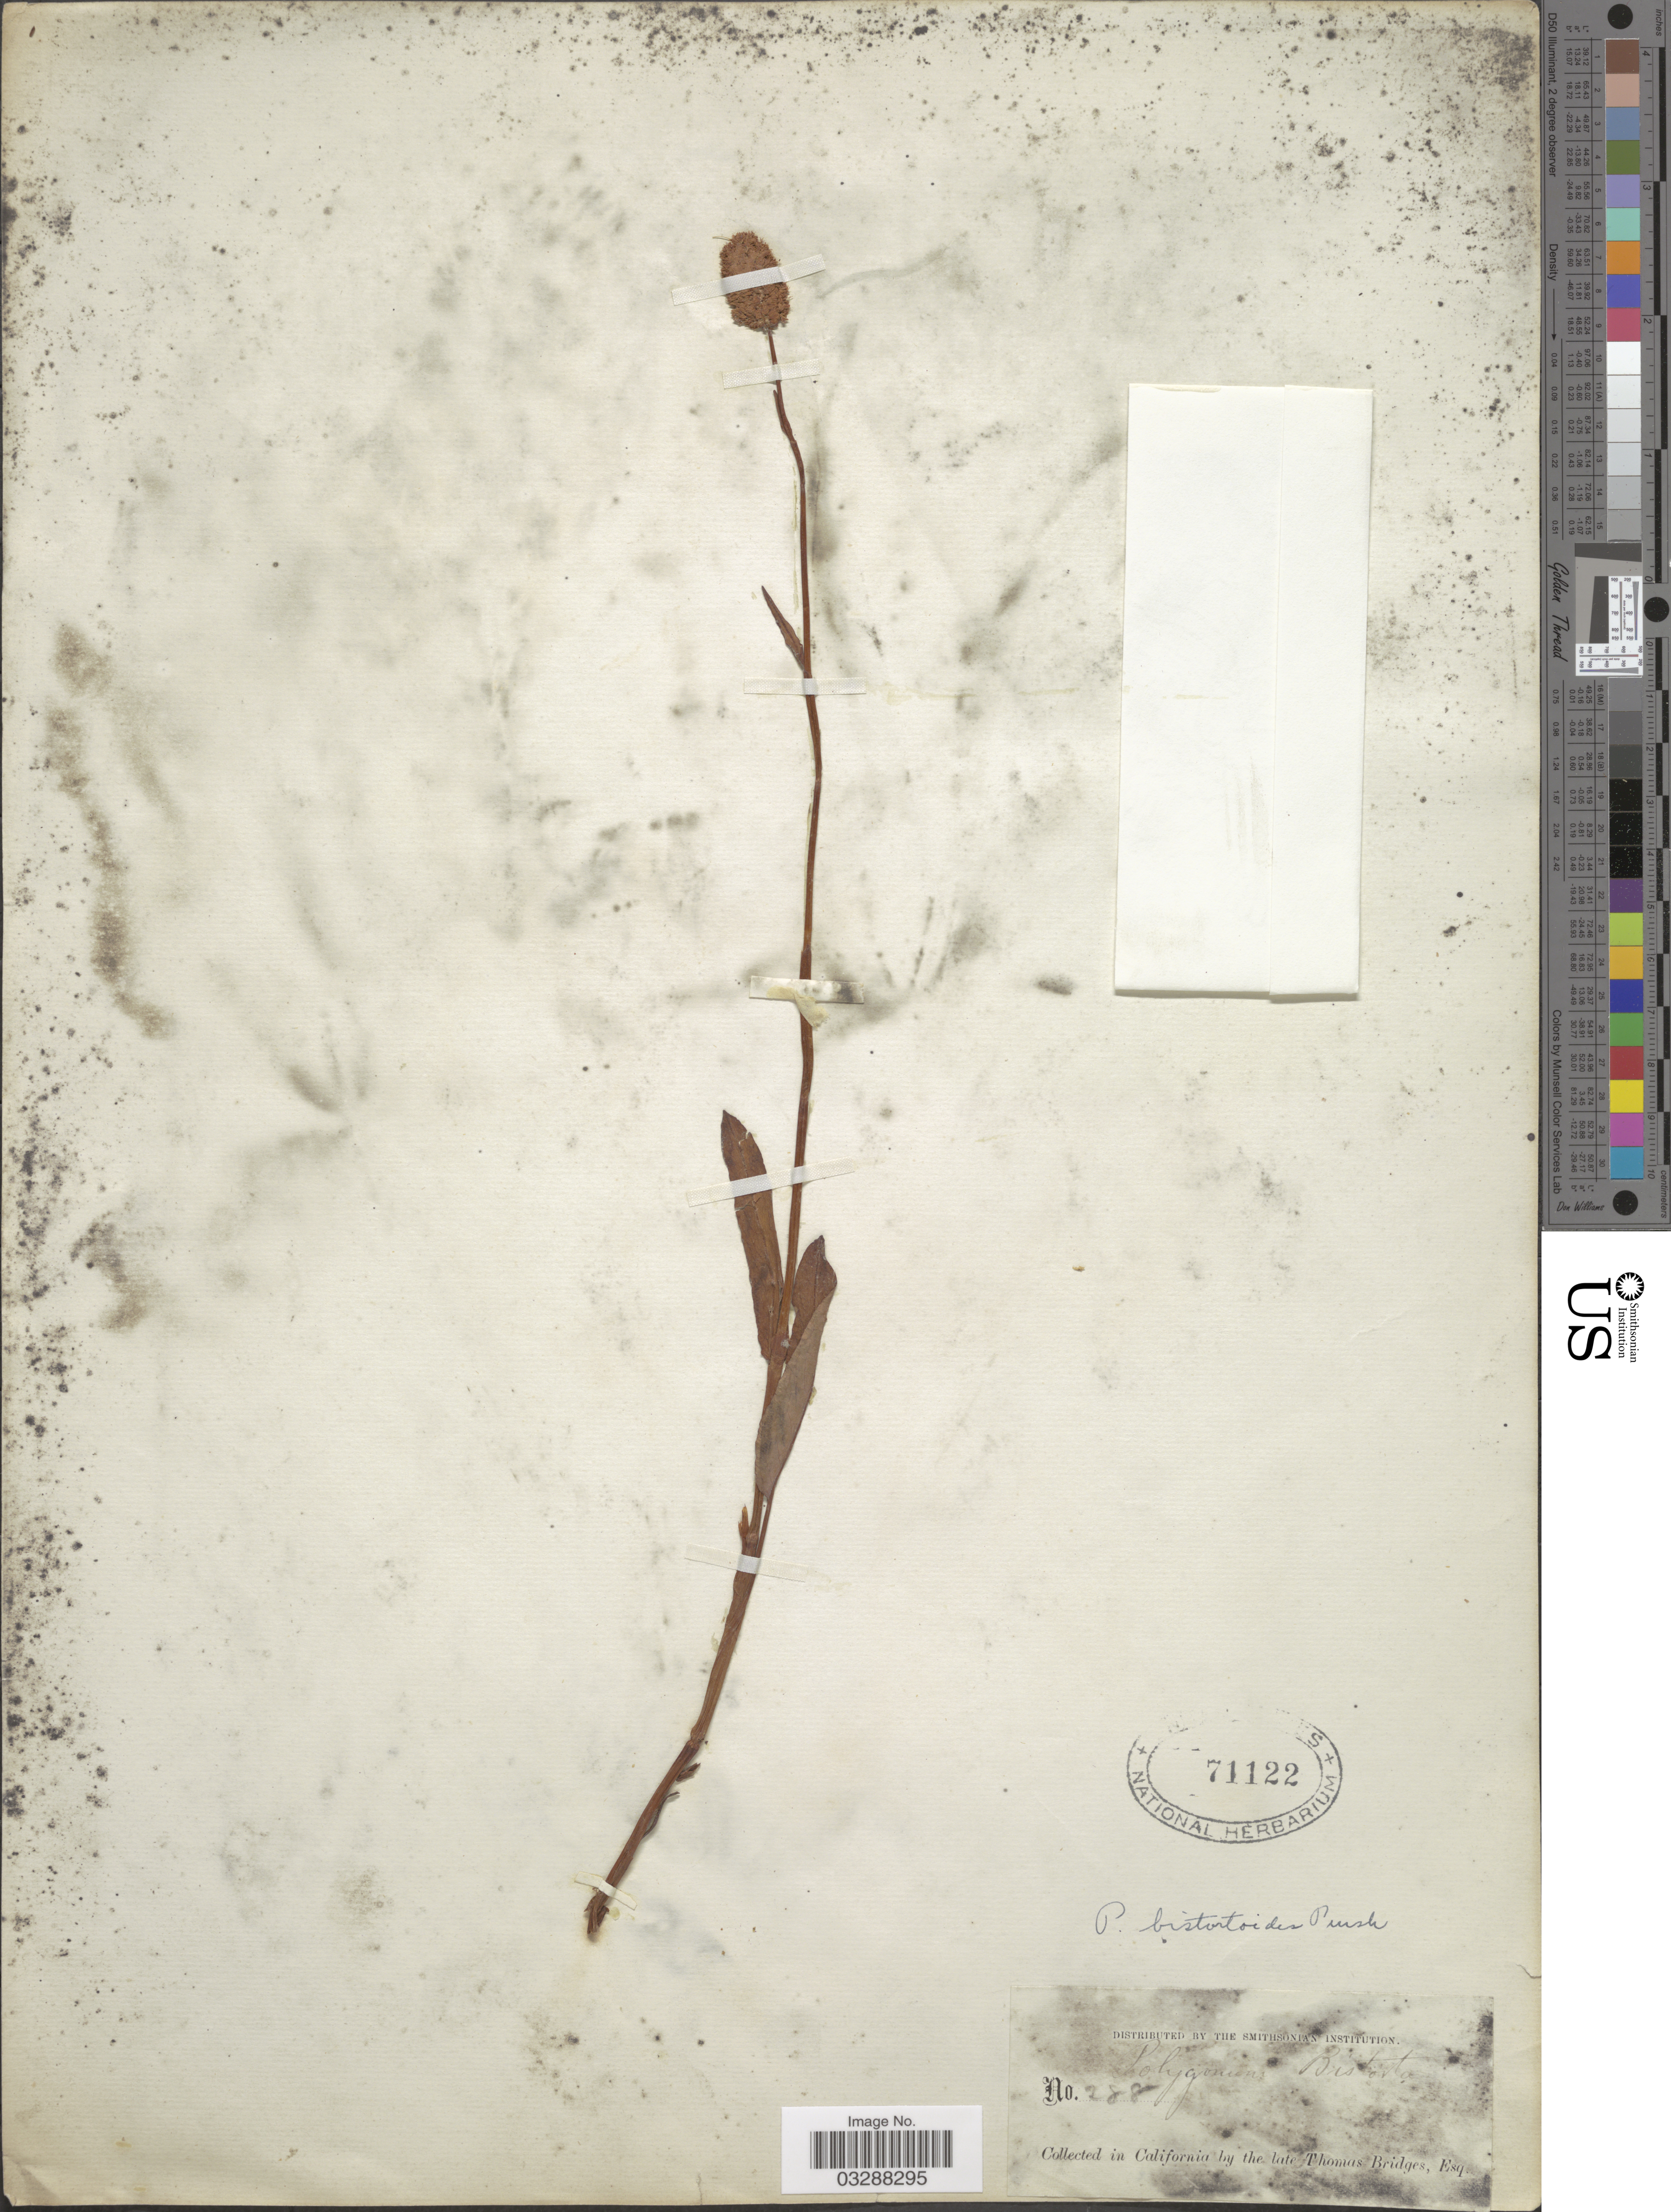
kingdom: Plantae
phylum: Tracheophyta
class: Magnoliopsida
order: Caryophyllales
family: Polygonaceae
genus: Bistorta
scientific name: Bistorta bistortoides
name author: (Pursh) Small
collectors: T. Bridges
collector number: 288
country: United States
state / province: California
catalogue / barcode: US 71122